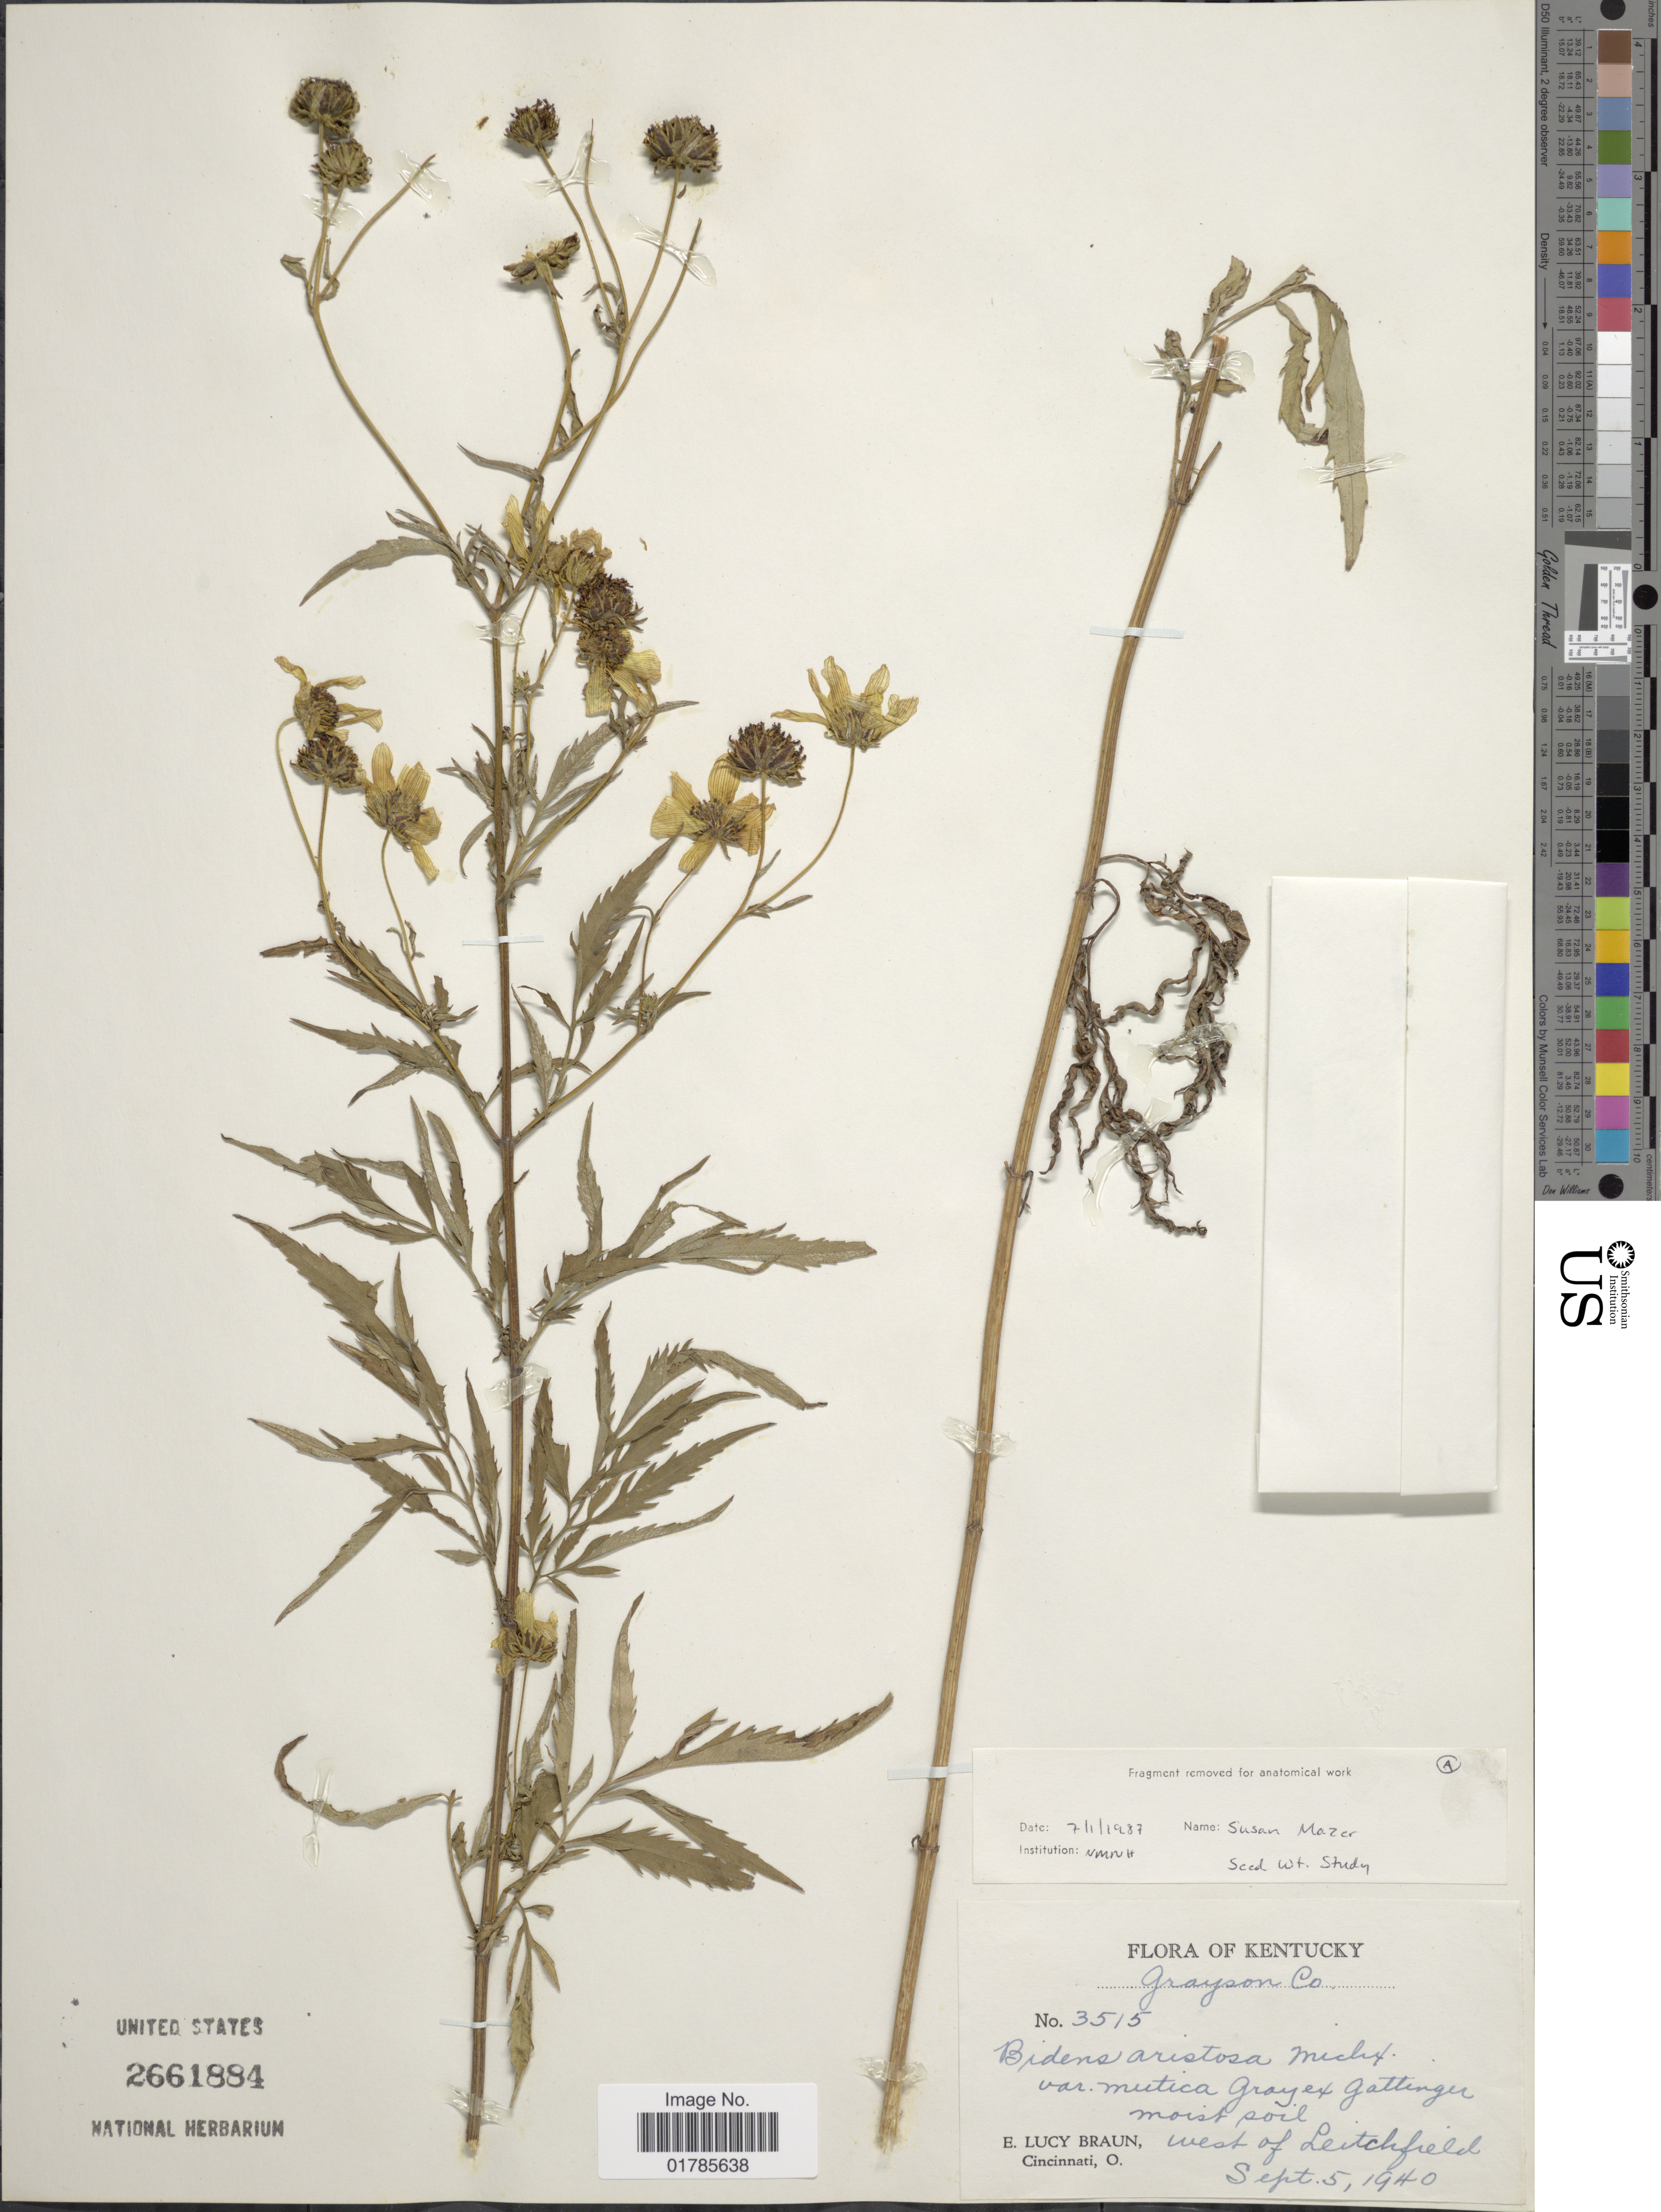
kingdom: Plantae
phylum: Tracheophyta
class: Magnoliopsida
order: Asterales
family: Asteraceae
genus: Bidens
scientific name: Bidens aristosa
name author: (Michx.) Britton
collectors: E. L. Braun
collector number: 3515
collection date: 1940-09-05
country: United States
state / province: Kentucky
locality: Grayson Co., West of Leitchfield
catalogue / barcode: US 2661884